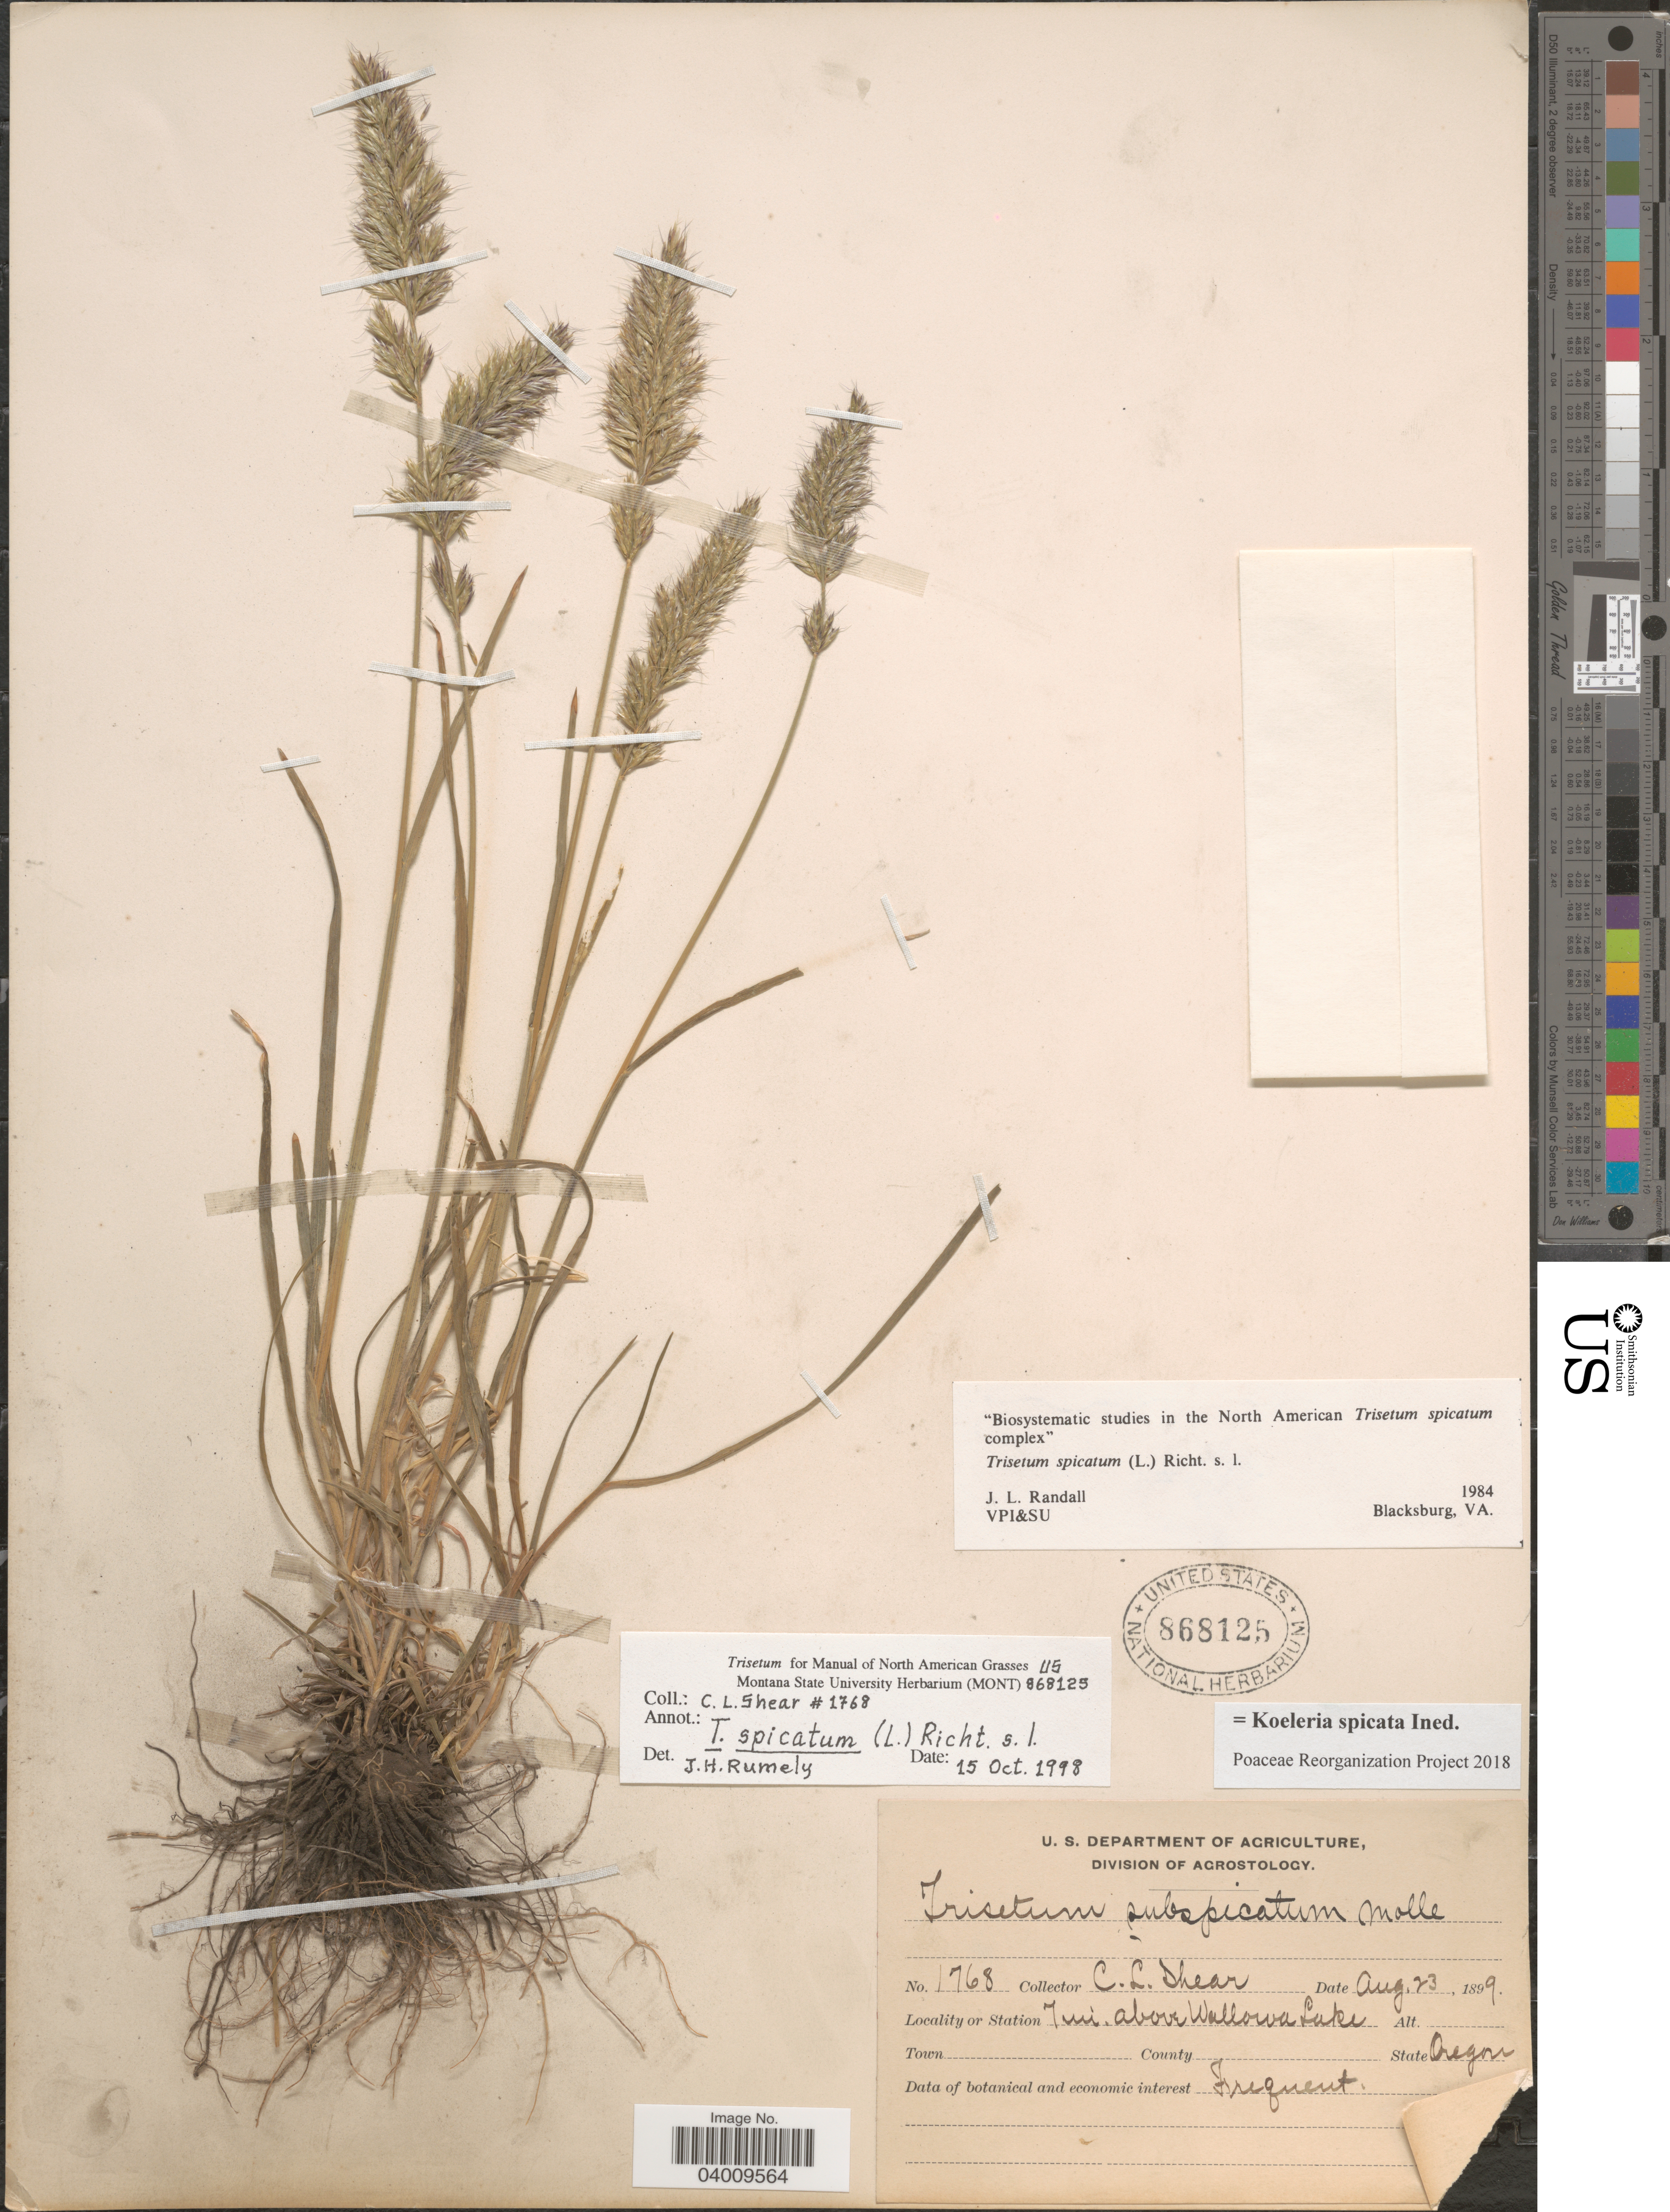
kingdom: Plantae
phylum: Tracheophyta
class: Liliopsida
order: Poales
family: Poaceae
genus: Koeleria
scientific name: Koeleria spicata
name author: (L.) Barberá et al.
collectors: C. L. Shear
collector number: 1768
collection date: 1899-08-23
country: United States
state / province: Oregon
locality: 7 mi. above Wallowa Lake.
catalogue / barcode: US 868125